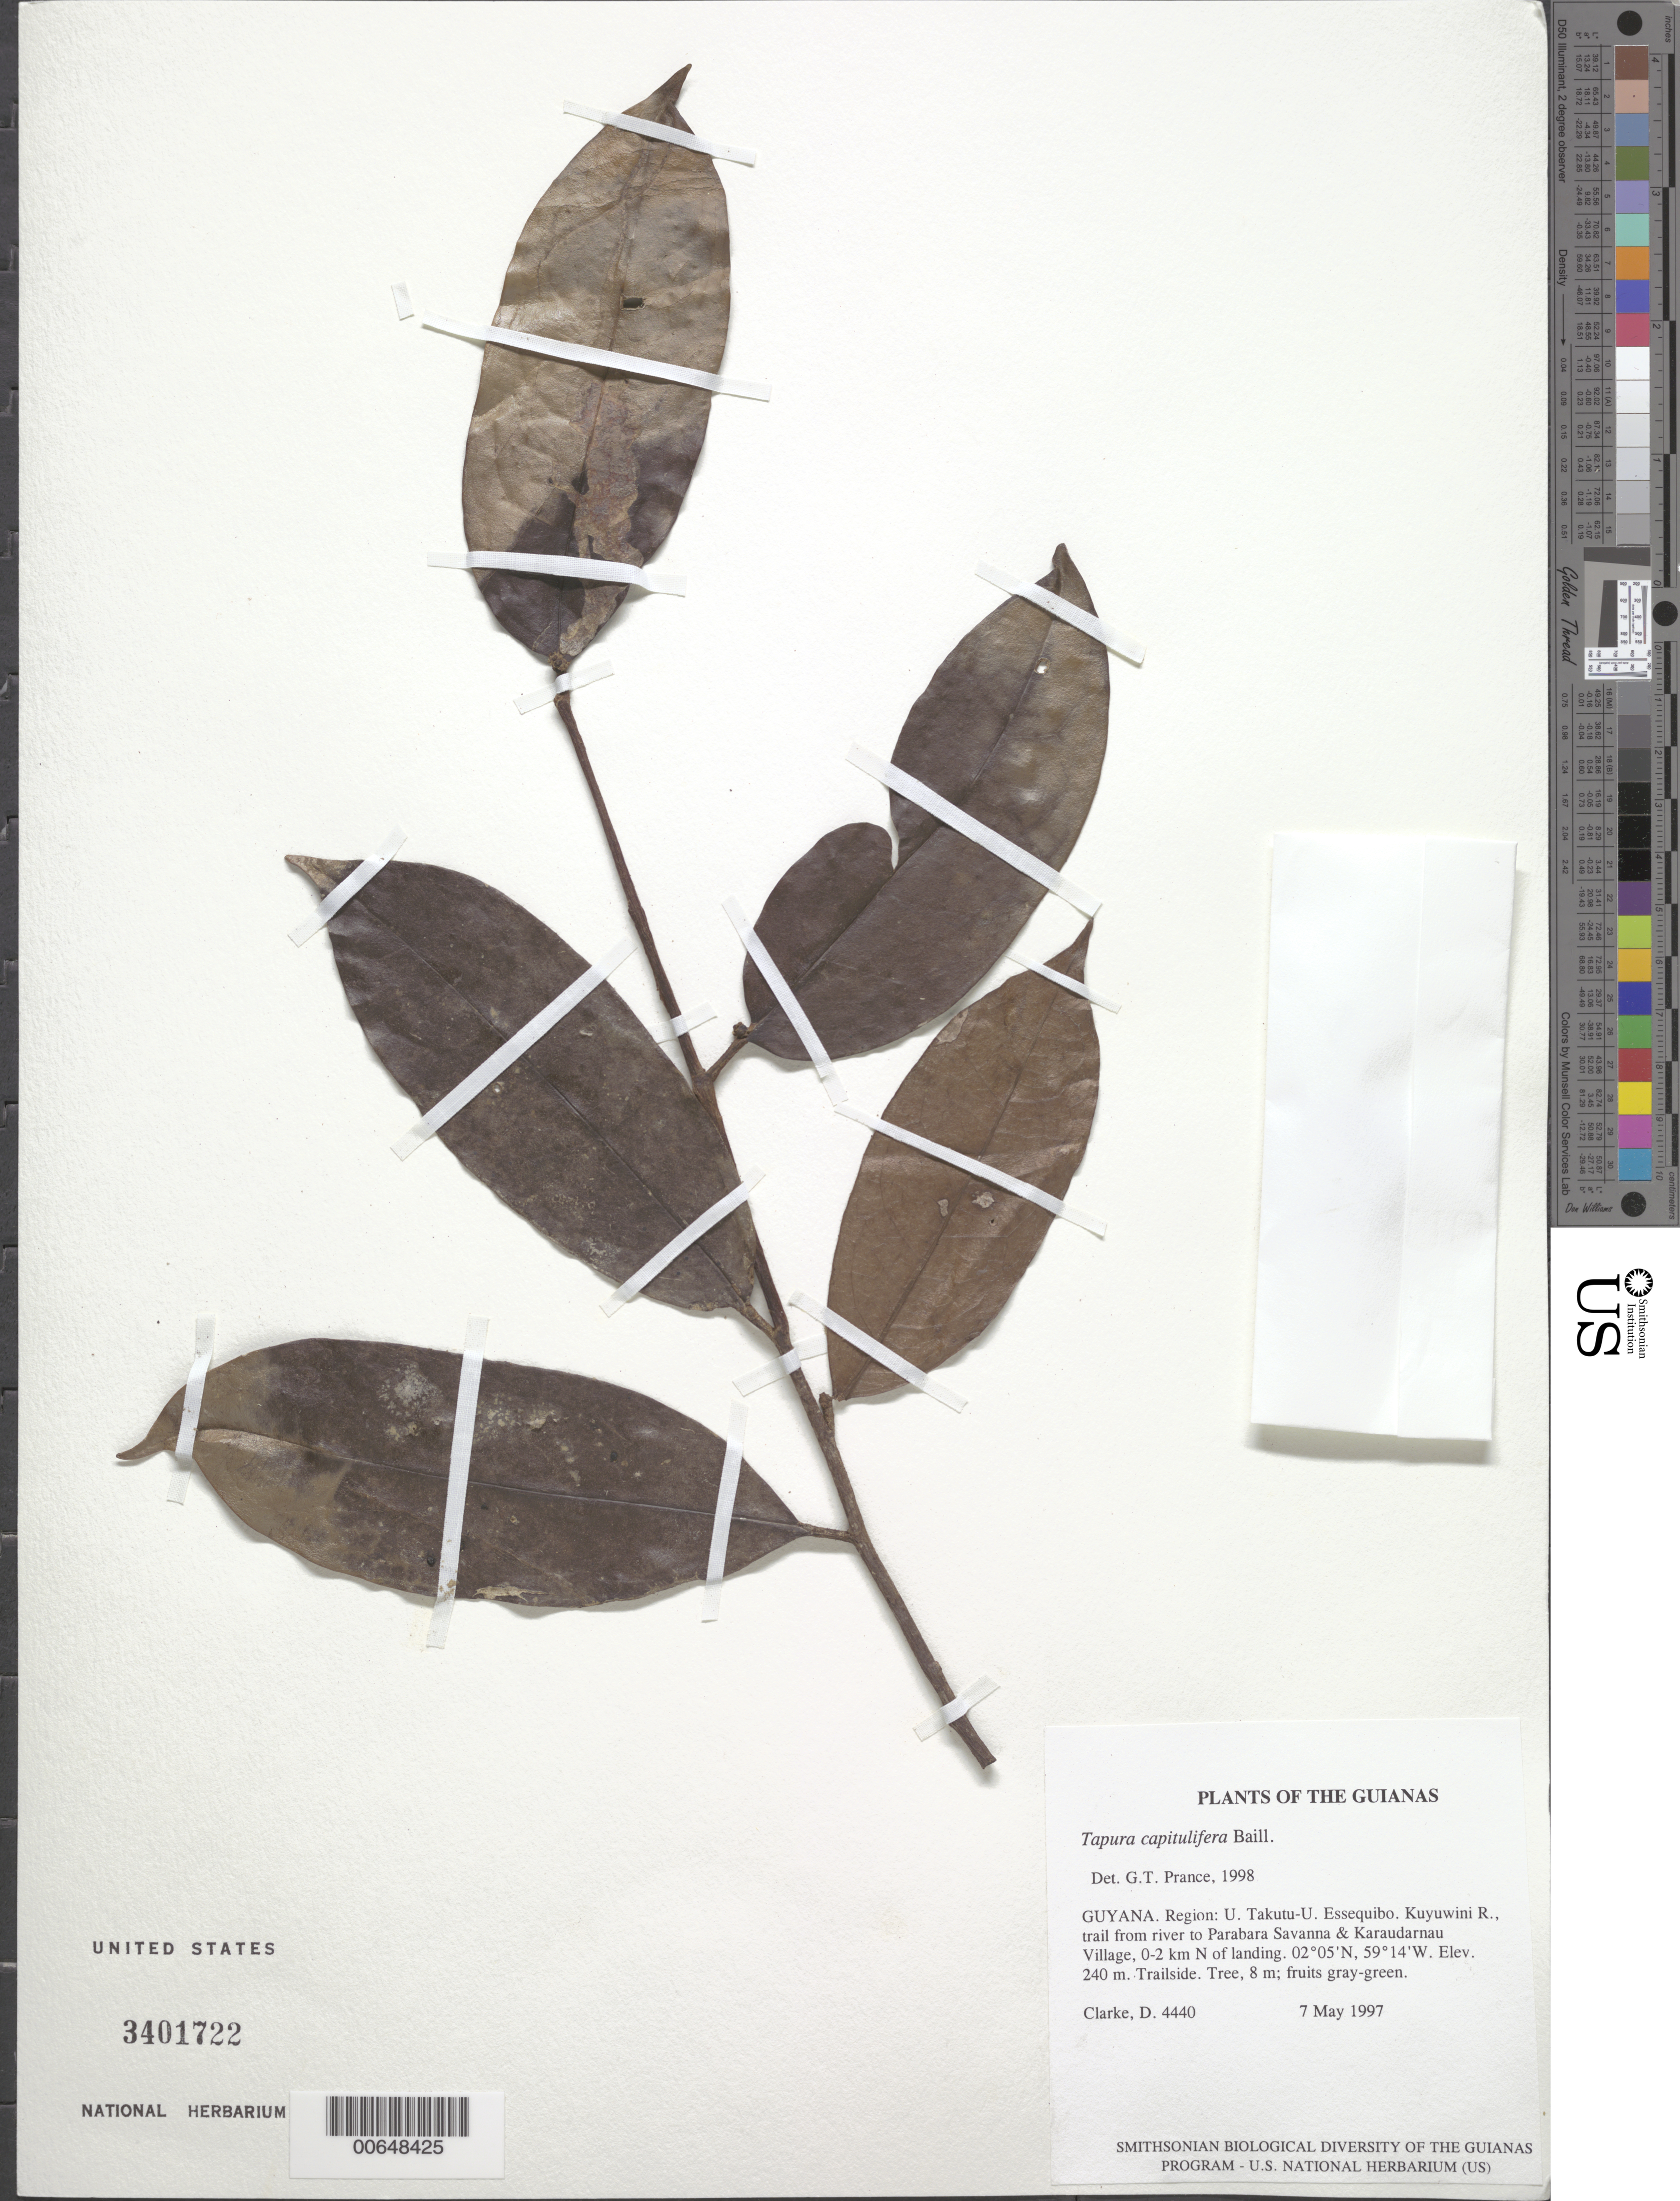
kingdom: Plantae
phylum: Tracheophyta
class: Magnoliopsida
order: Malpighiales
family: Dichapetalaceae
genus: Tapura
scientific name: Tapura capitulifera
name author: Baill.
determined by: Prance, G. T.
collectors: H. D. Clarke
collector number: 4440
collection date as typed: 7 May 1997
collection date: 1997-05-07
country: Guyana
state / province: U. Takutu-U. Essequibo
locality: Kuyuwini R., trail from river to Parabara Savanna & Karaudarnau Village, 0-2 km N of landing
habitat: Trailside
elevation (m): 240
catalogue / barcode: US 3401722